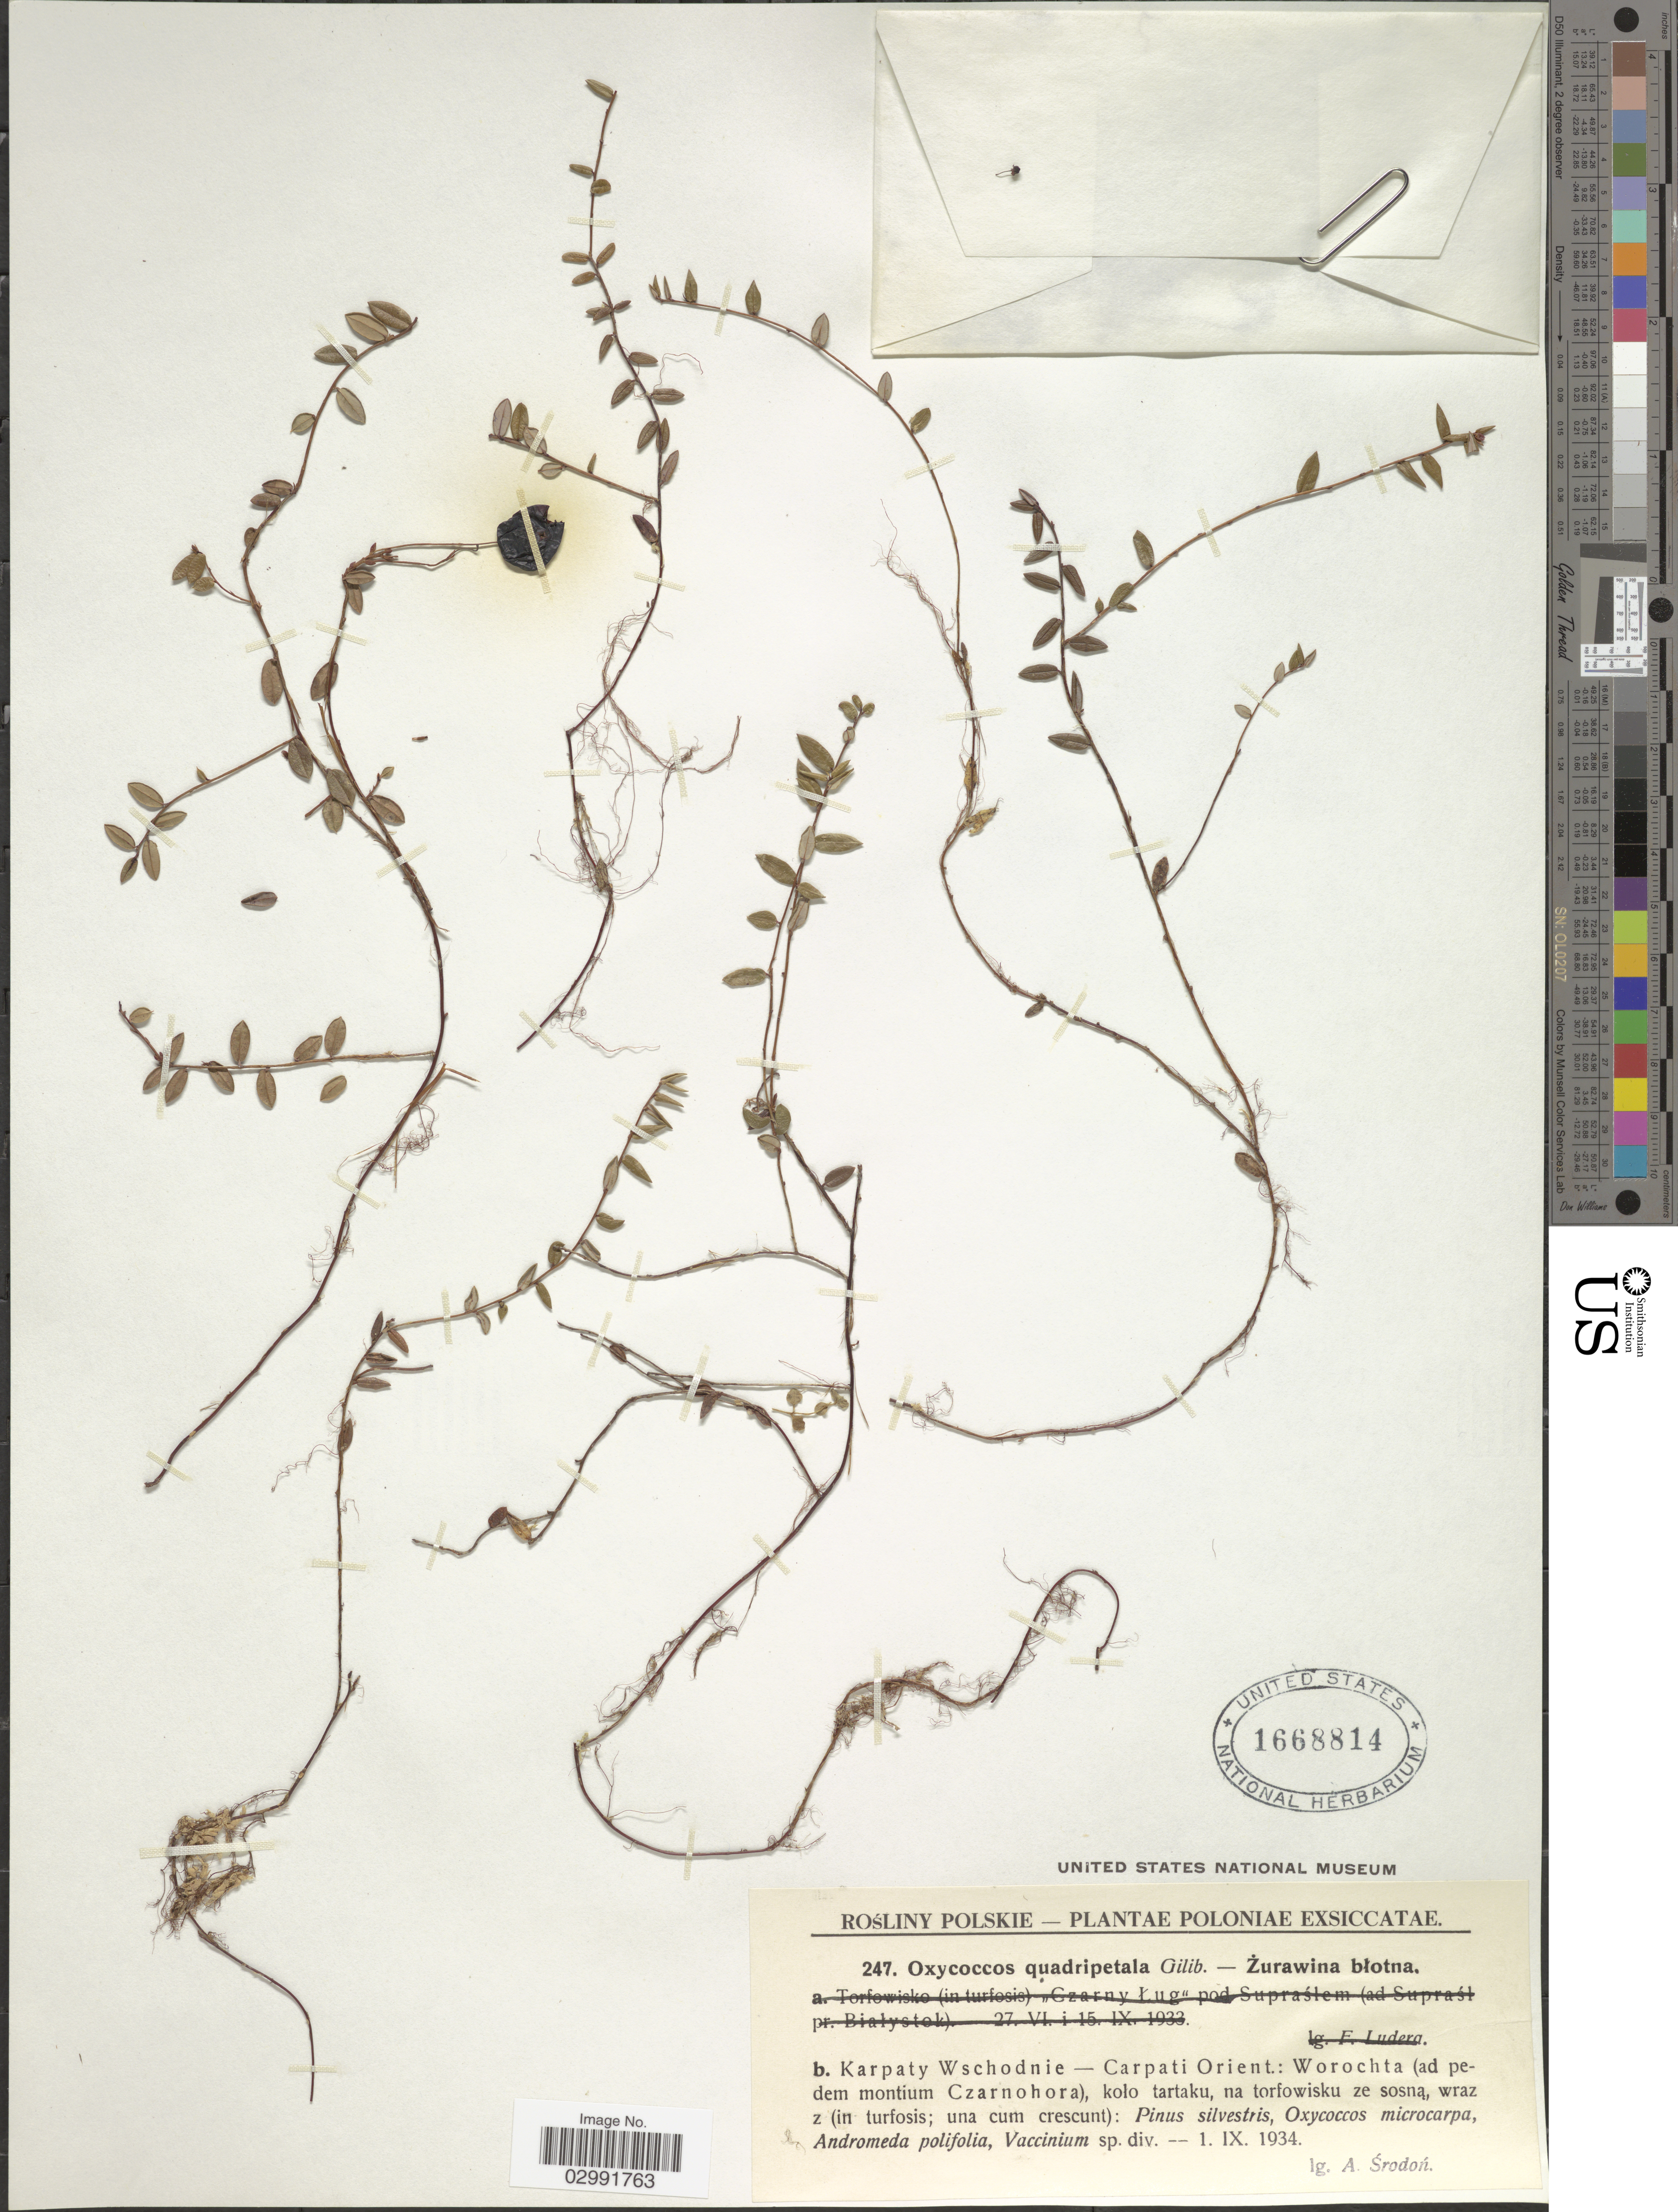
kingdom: Plantae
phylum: Tracheophyta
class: Magnoliopsida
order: Ericales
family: Ericaceae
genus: Vaccinium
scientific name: Vaccinium oxycoccos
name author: L.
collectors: A. Srodon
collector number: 247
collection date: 1934-09-01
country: Poland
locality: Karpaty Wschodnie - Carpati Orient.: Worochta (ad pedem montium Czarnohora), kolo tartaku, na torfowisku ze sosna, wrazz (in turfosis; una cum crescunt).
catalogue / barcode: US 1668814